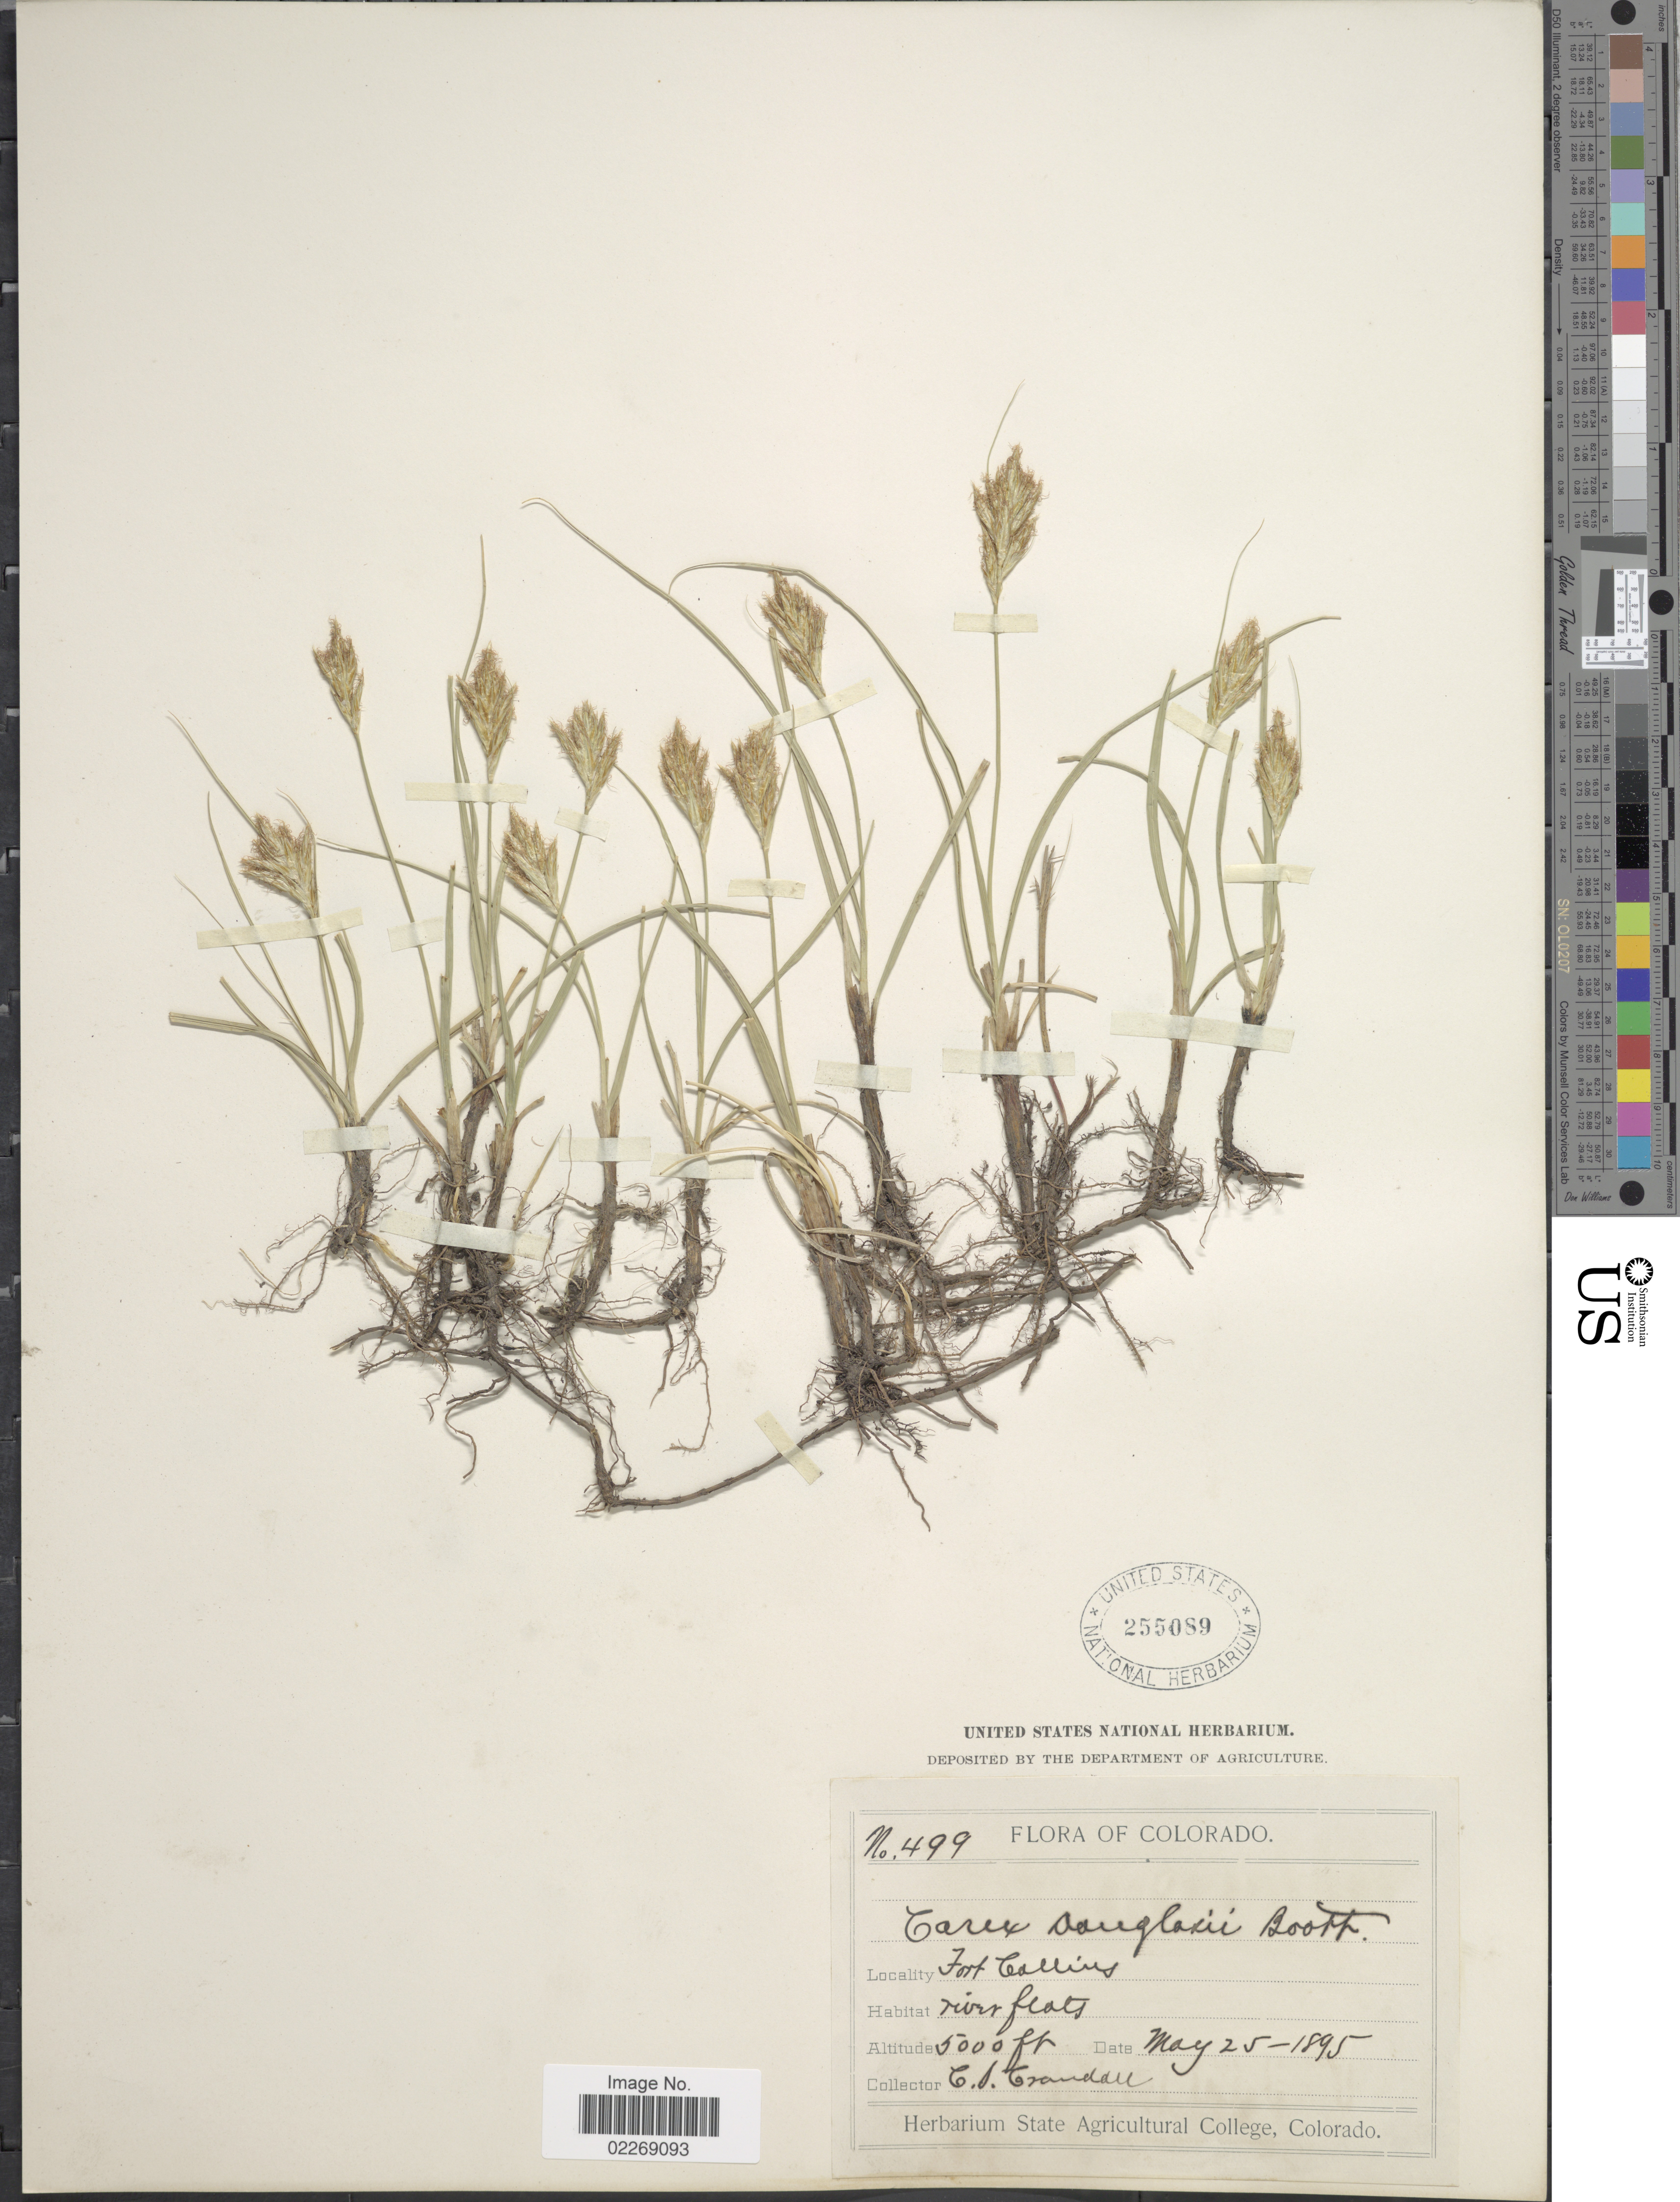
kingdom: Plantae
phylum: Tracheophyta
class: Liliopsida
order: Poales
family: Cyperaceae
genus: Carex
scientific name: Carex douglasii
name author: Boott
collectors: C. Crandall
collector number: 499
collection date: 1895-05-25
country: United States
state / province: Colorado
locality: Fort Collins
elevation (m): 1524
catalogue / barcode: US 255089